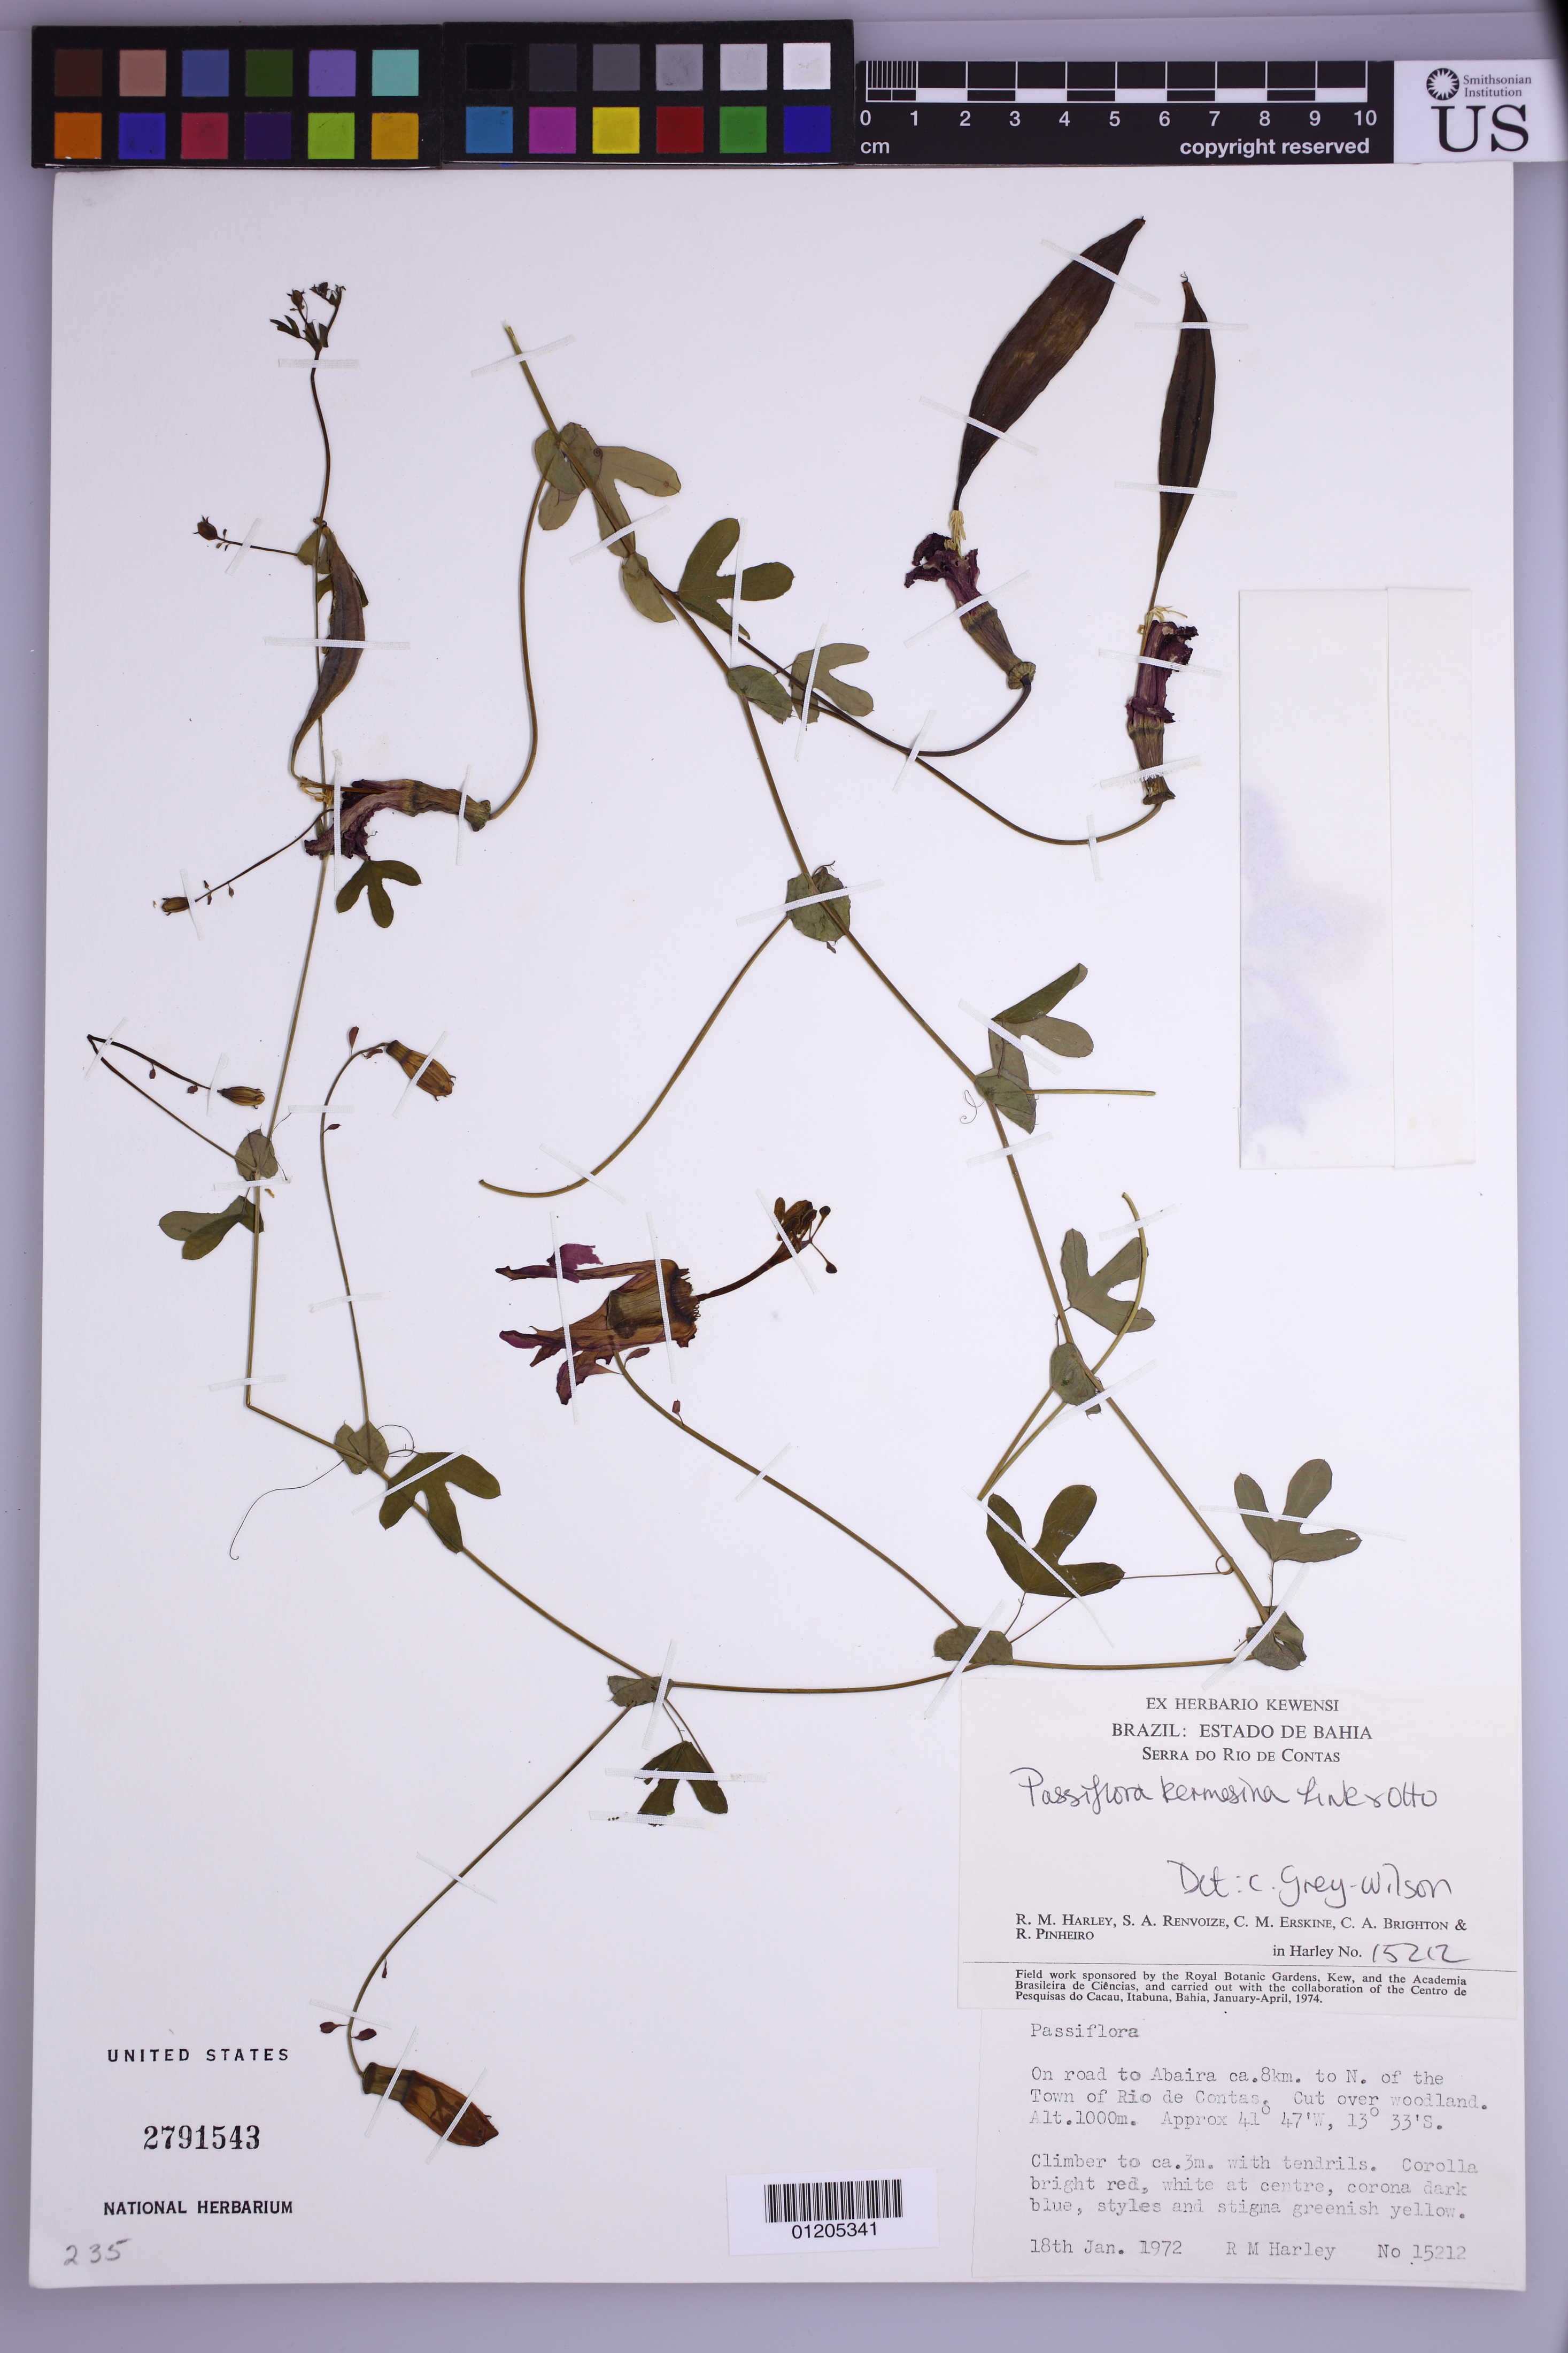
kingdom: Plantae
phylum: Tracheophyta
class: Magnoliopsida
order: Malpighiales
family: Passifloraceae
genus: Passiflora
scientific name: Passiflora kermesina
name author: Link & Otto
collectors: R. M. Harley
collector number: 15212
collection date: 1972-01-18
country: Brazil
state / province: Bahia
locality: On road to Abaira ca. 8km to N. of the Town of Rio de Contas. Cut over woodland.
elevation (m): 1000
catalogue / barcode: US 2791543